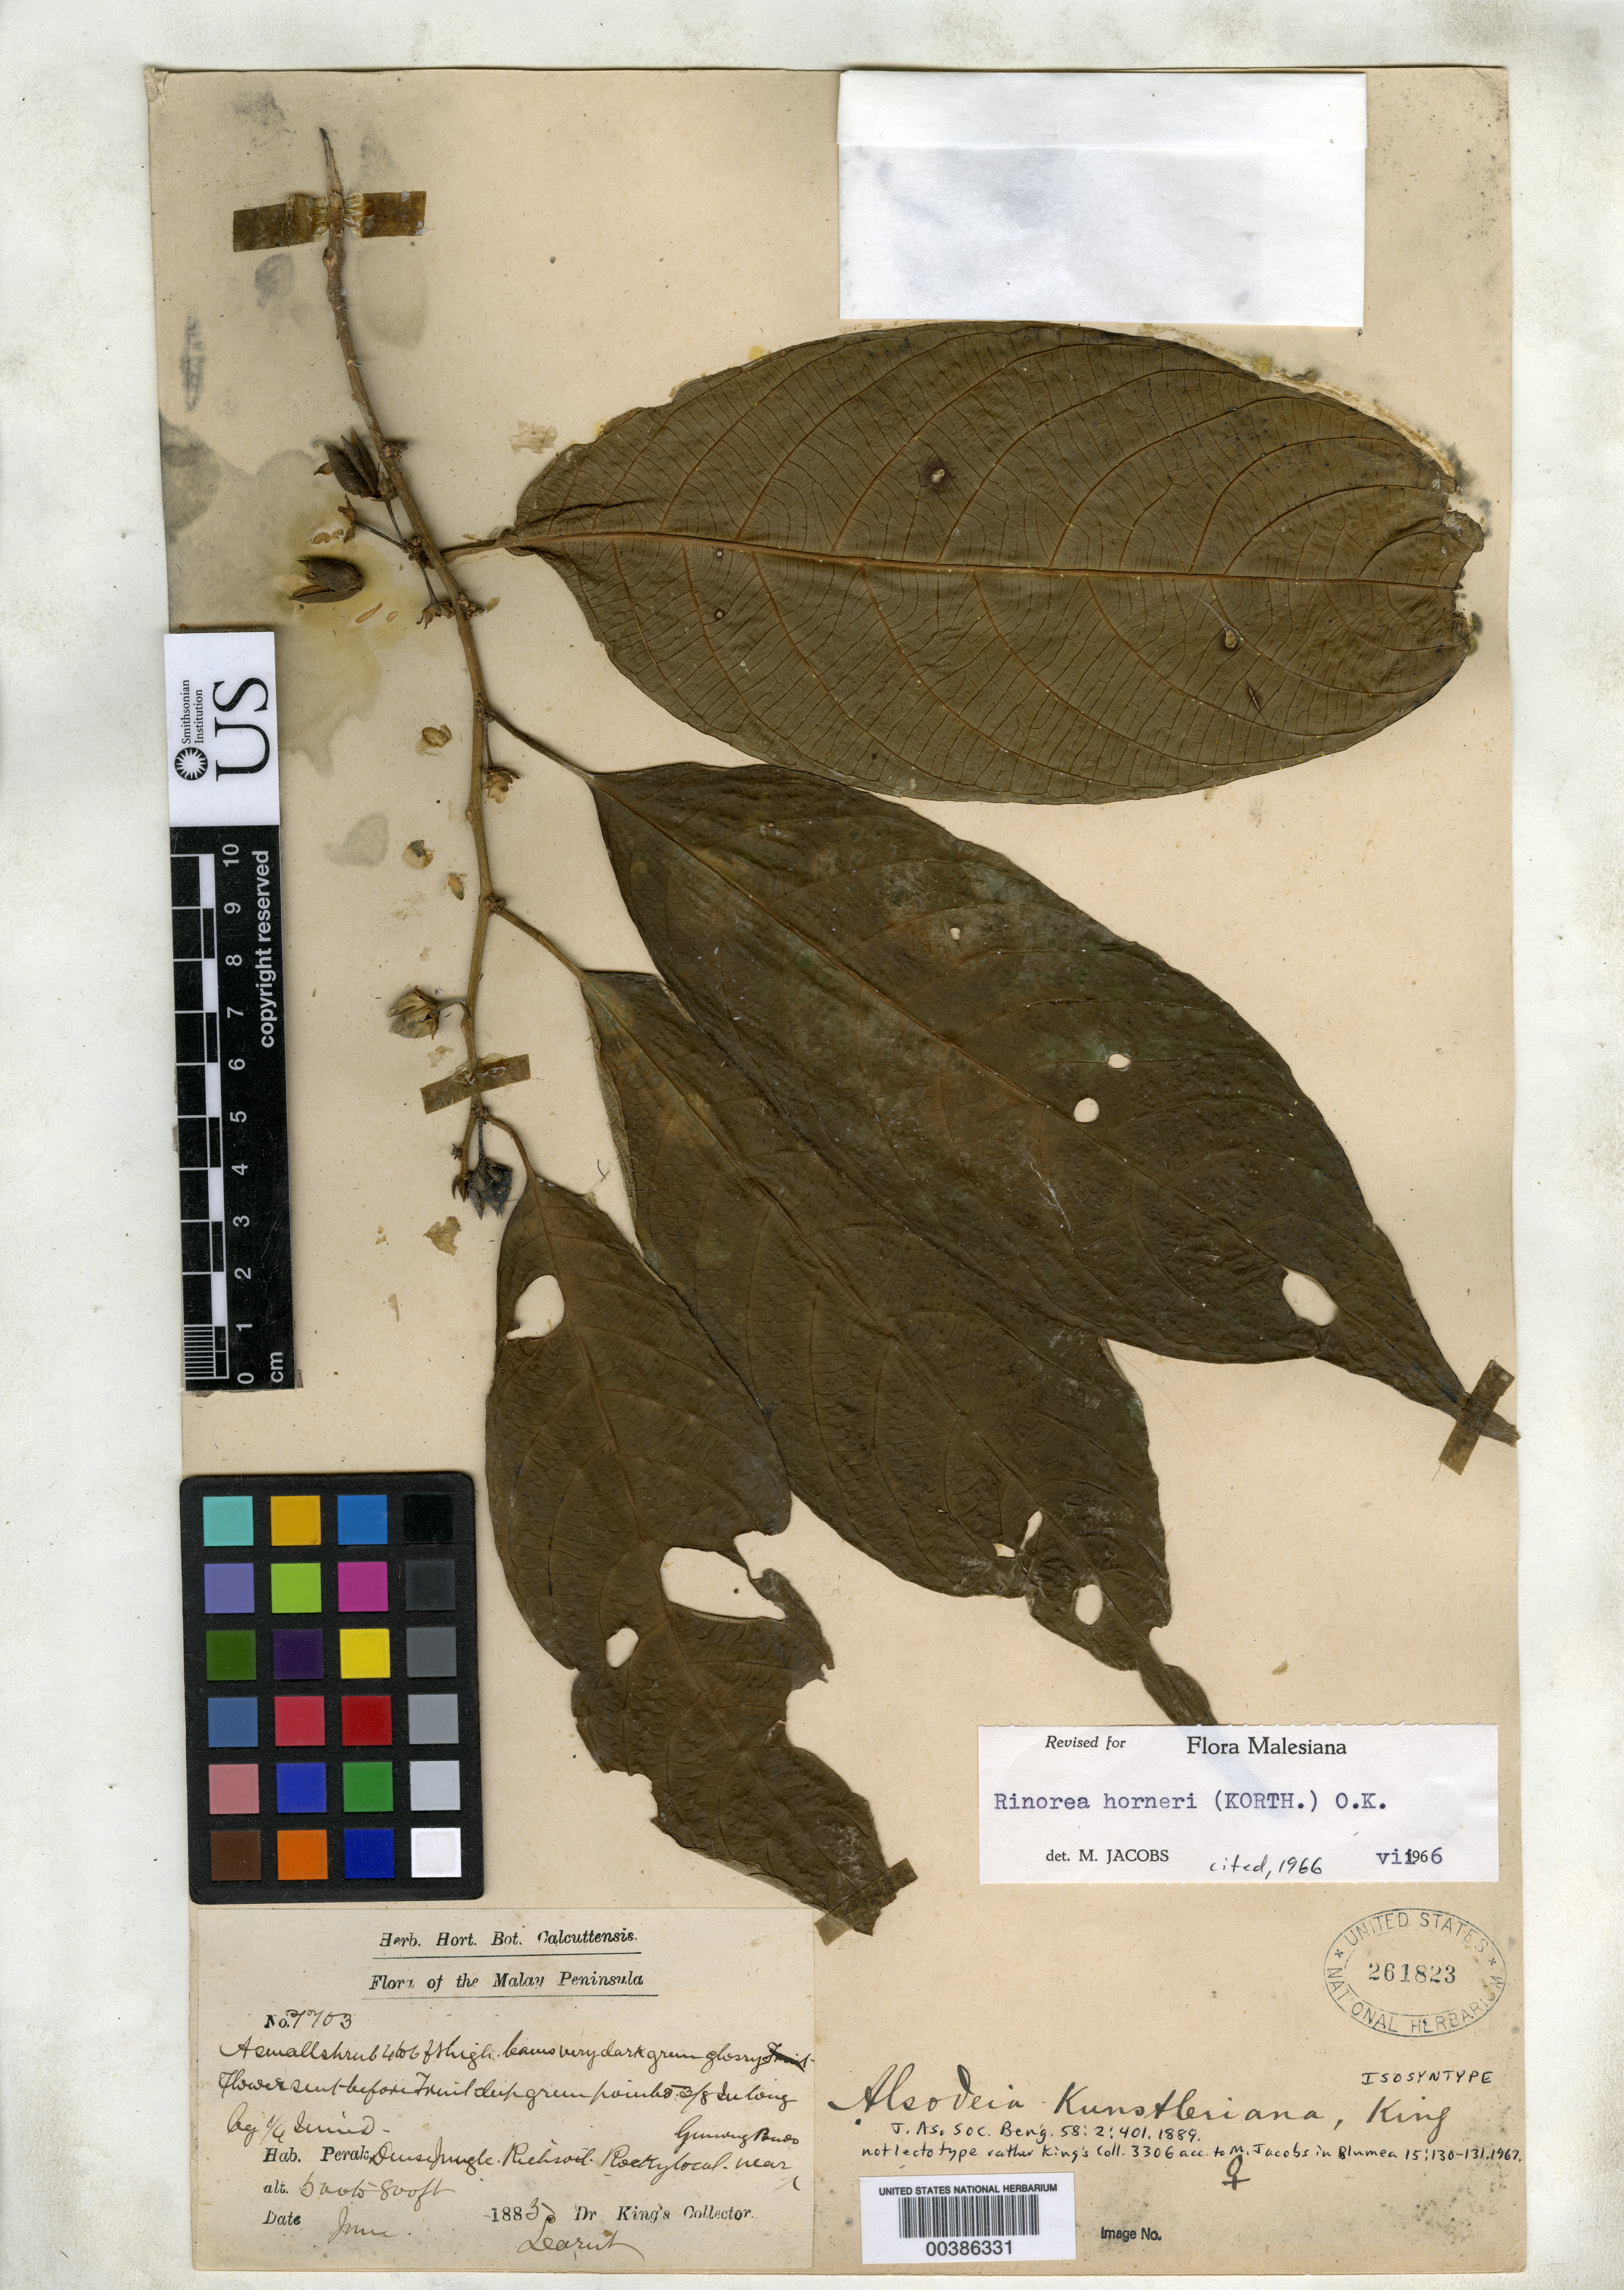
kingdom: Plantae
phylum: Tracheophyta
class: Magnoliopsida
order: Malpighiales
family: Violaceae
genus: Alsodeia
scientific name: Alsodeia kunstleriana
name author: King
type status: Syntype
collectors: Dr. King's collector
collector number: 7703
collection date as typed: Jun 1885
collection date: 1885-06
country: Malaysia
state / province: Perak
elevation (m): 152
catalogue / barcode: US 261823